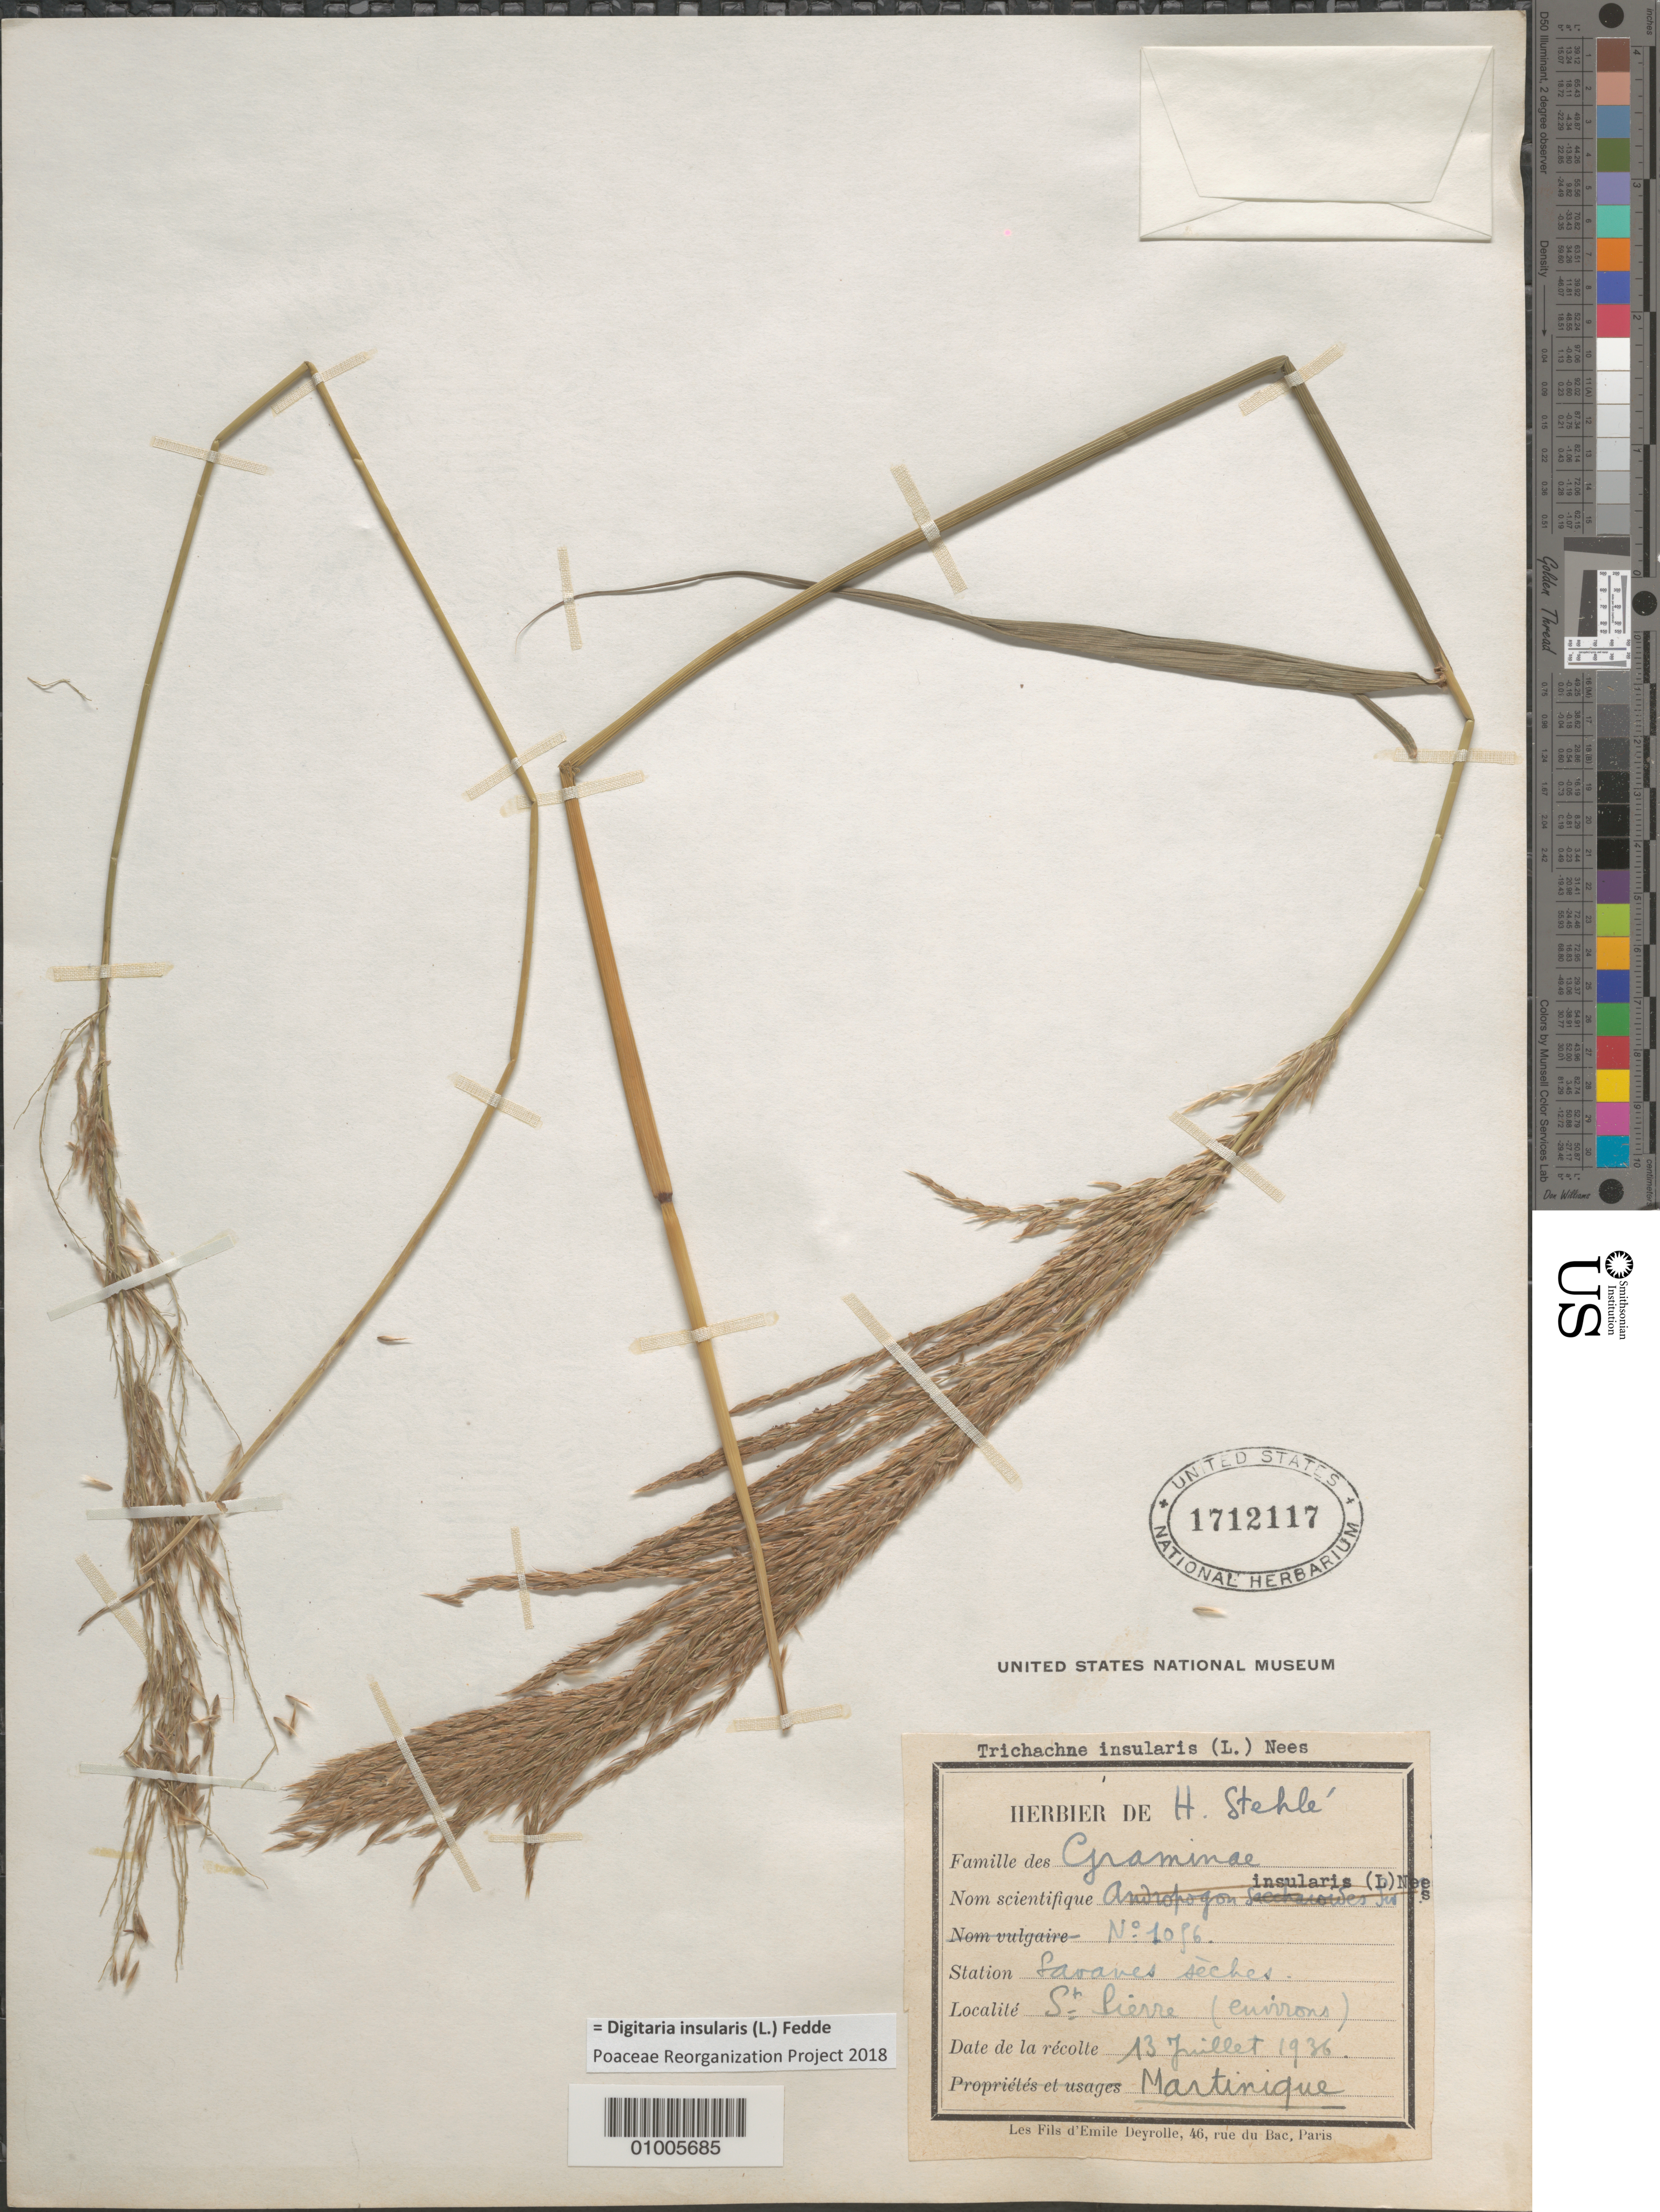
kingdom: Plantae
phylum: Tracheophyta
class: Liliopsida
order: Poales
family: Poaceae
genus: Digitaria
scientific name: Digitaria insularis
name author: (L.) Mez ex Ekman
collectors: H. Stehlé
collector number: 1056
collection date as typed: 13 Jul 1936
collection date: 1936-07-13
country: Martinique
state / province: Saint-Pierre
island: Martinique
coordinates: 0 N, 0 E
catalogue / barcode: US 1712117